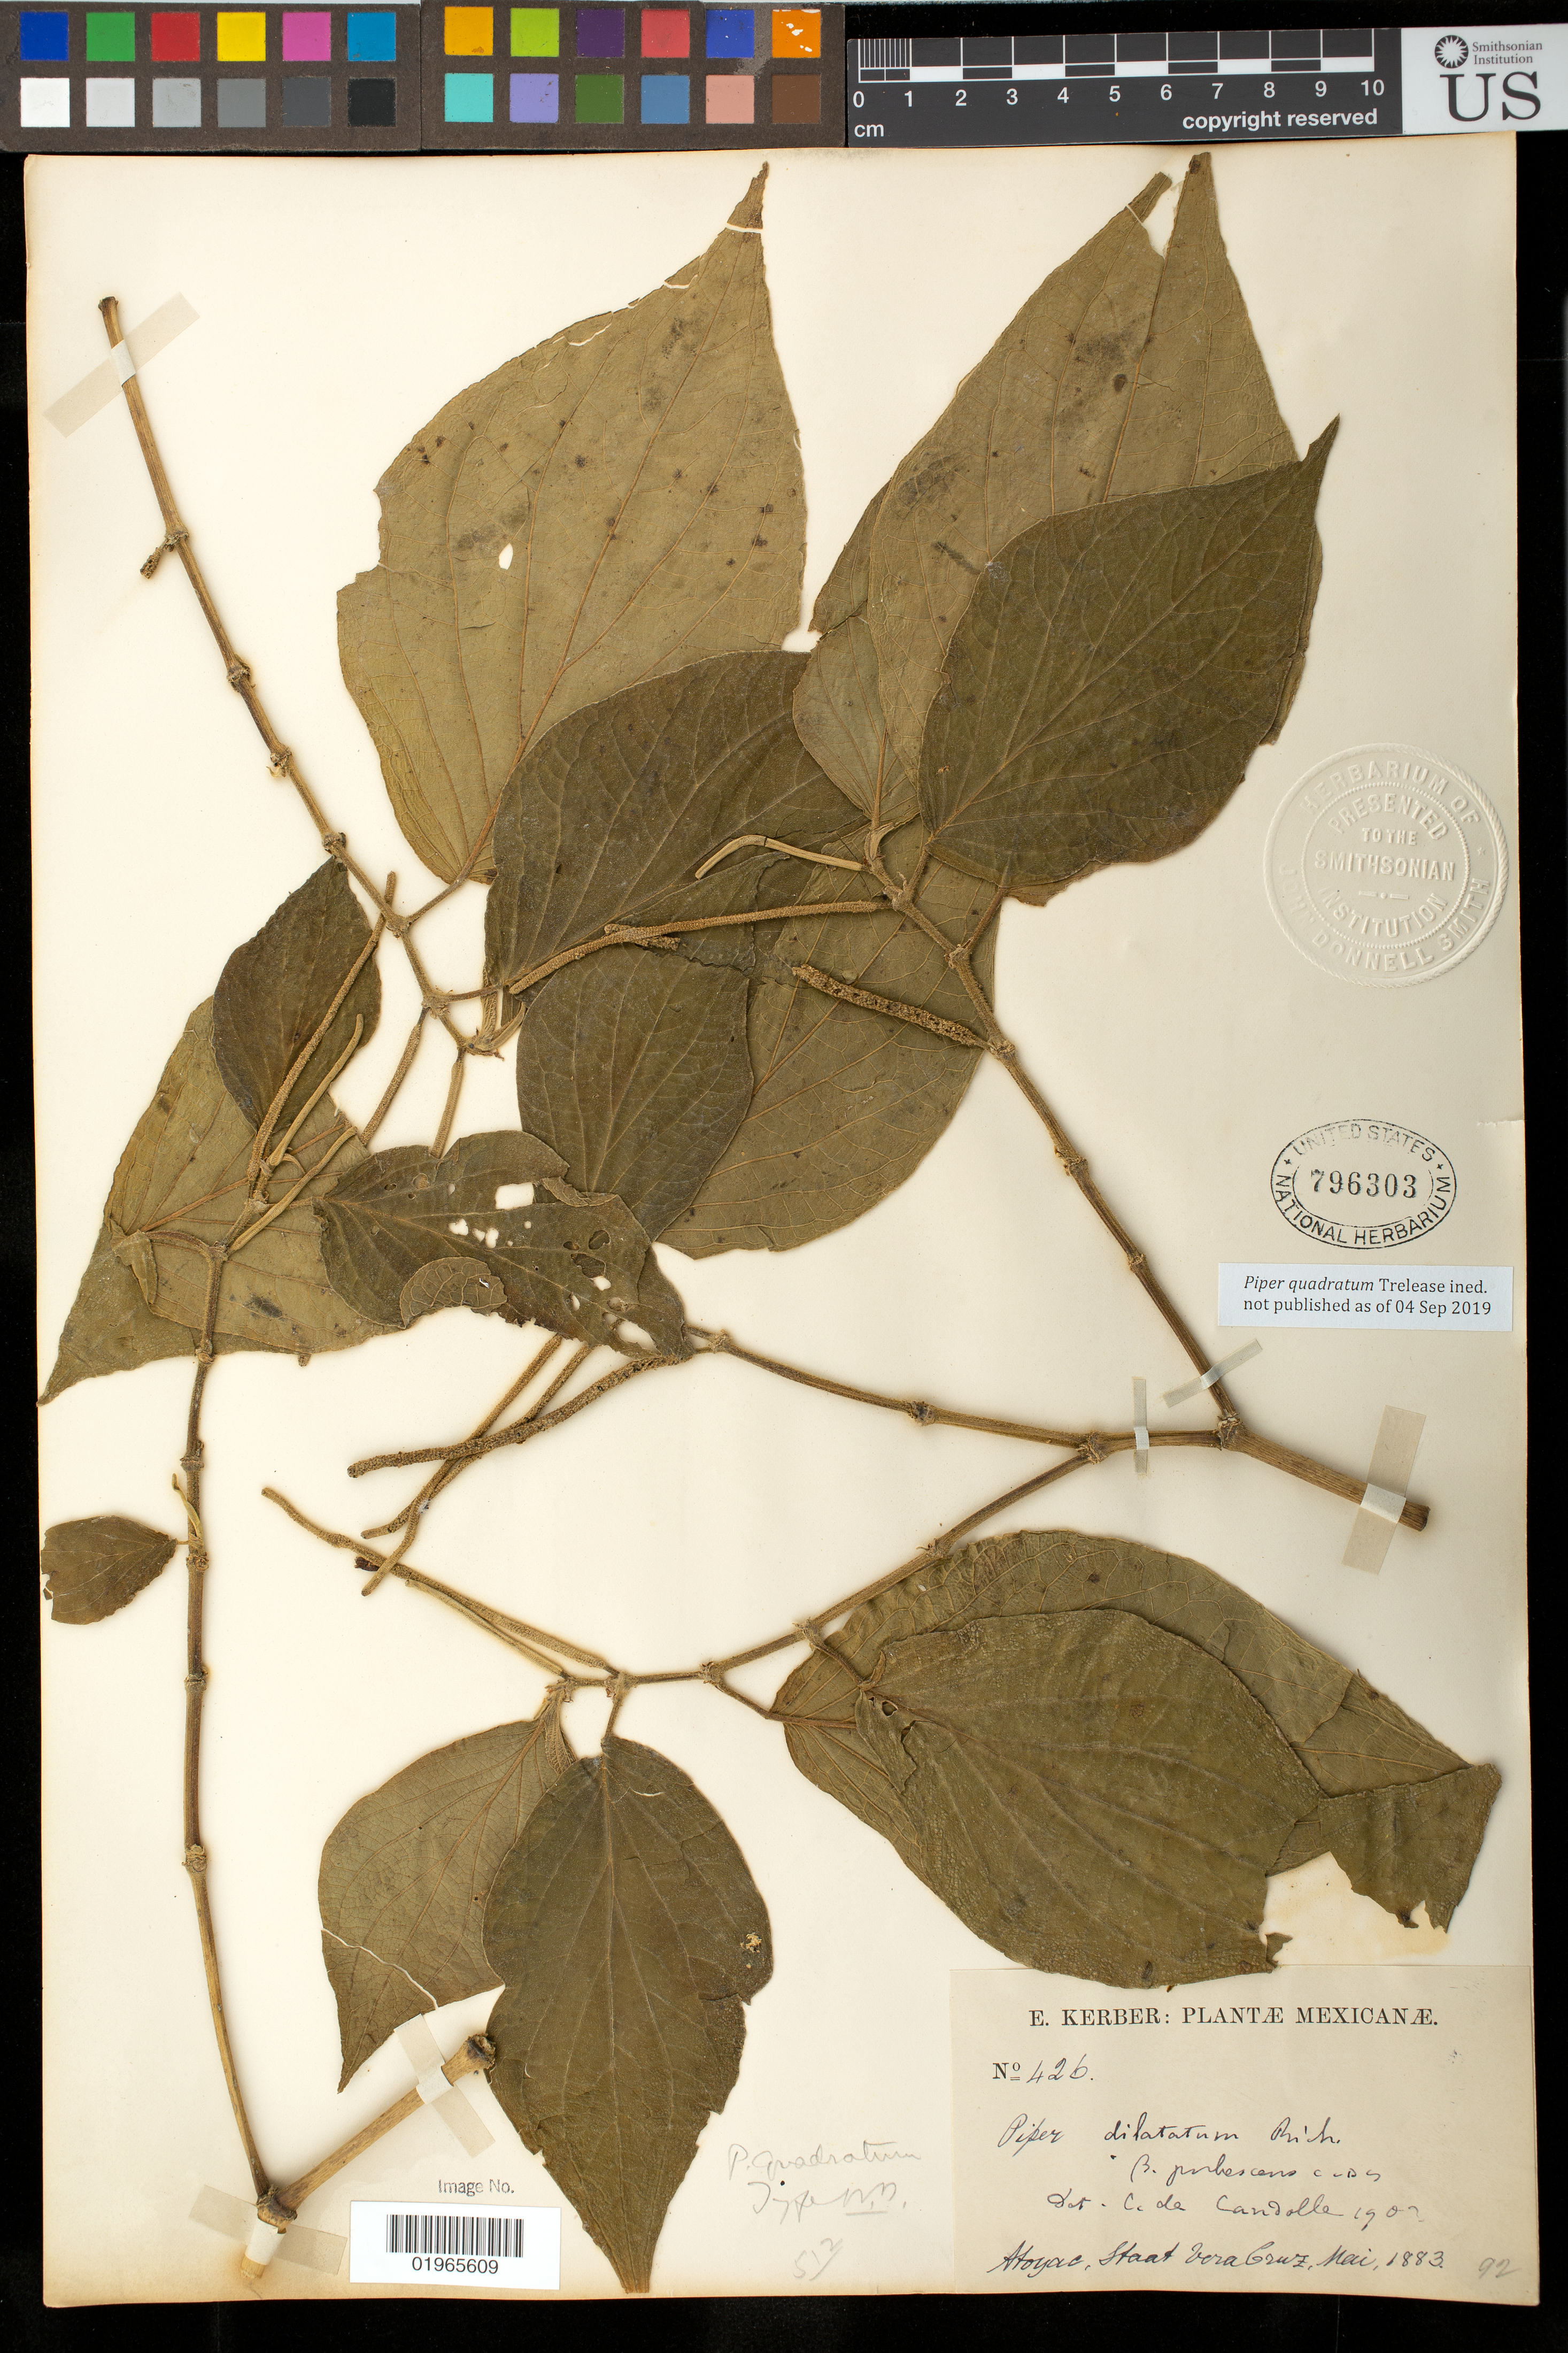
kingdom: Plantae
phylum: Tracheophyta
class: Magnoliopsida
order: Piperales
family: Piperaceae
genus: Piper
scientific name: Piper dilatatum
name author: Rich.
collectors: E. Kerber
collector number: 426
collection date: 1883-05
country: Mexico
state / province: Veracruz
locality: Atoyac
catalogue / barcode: US 796303